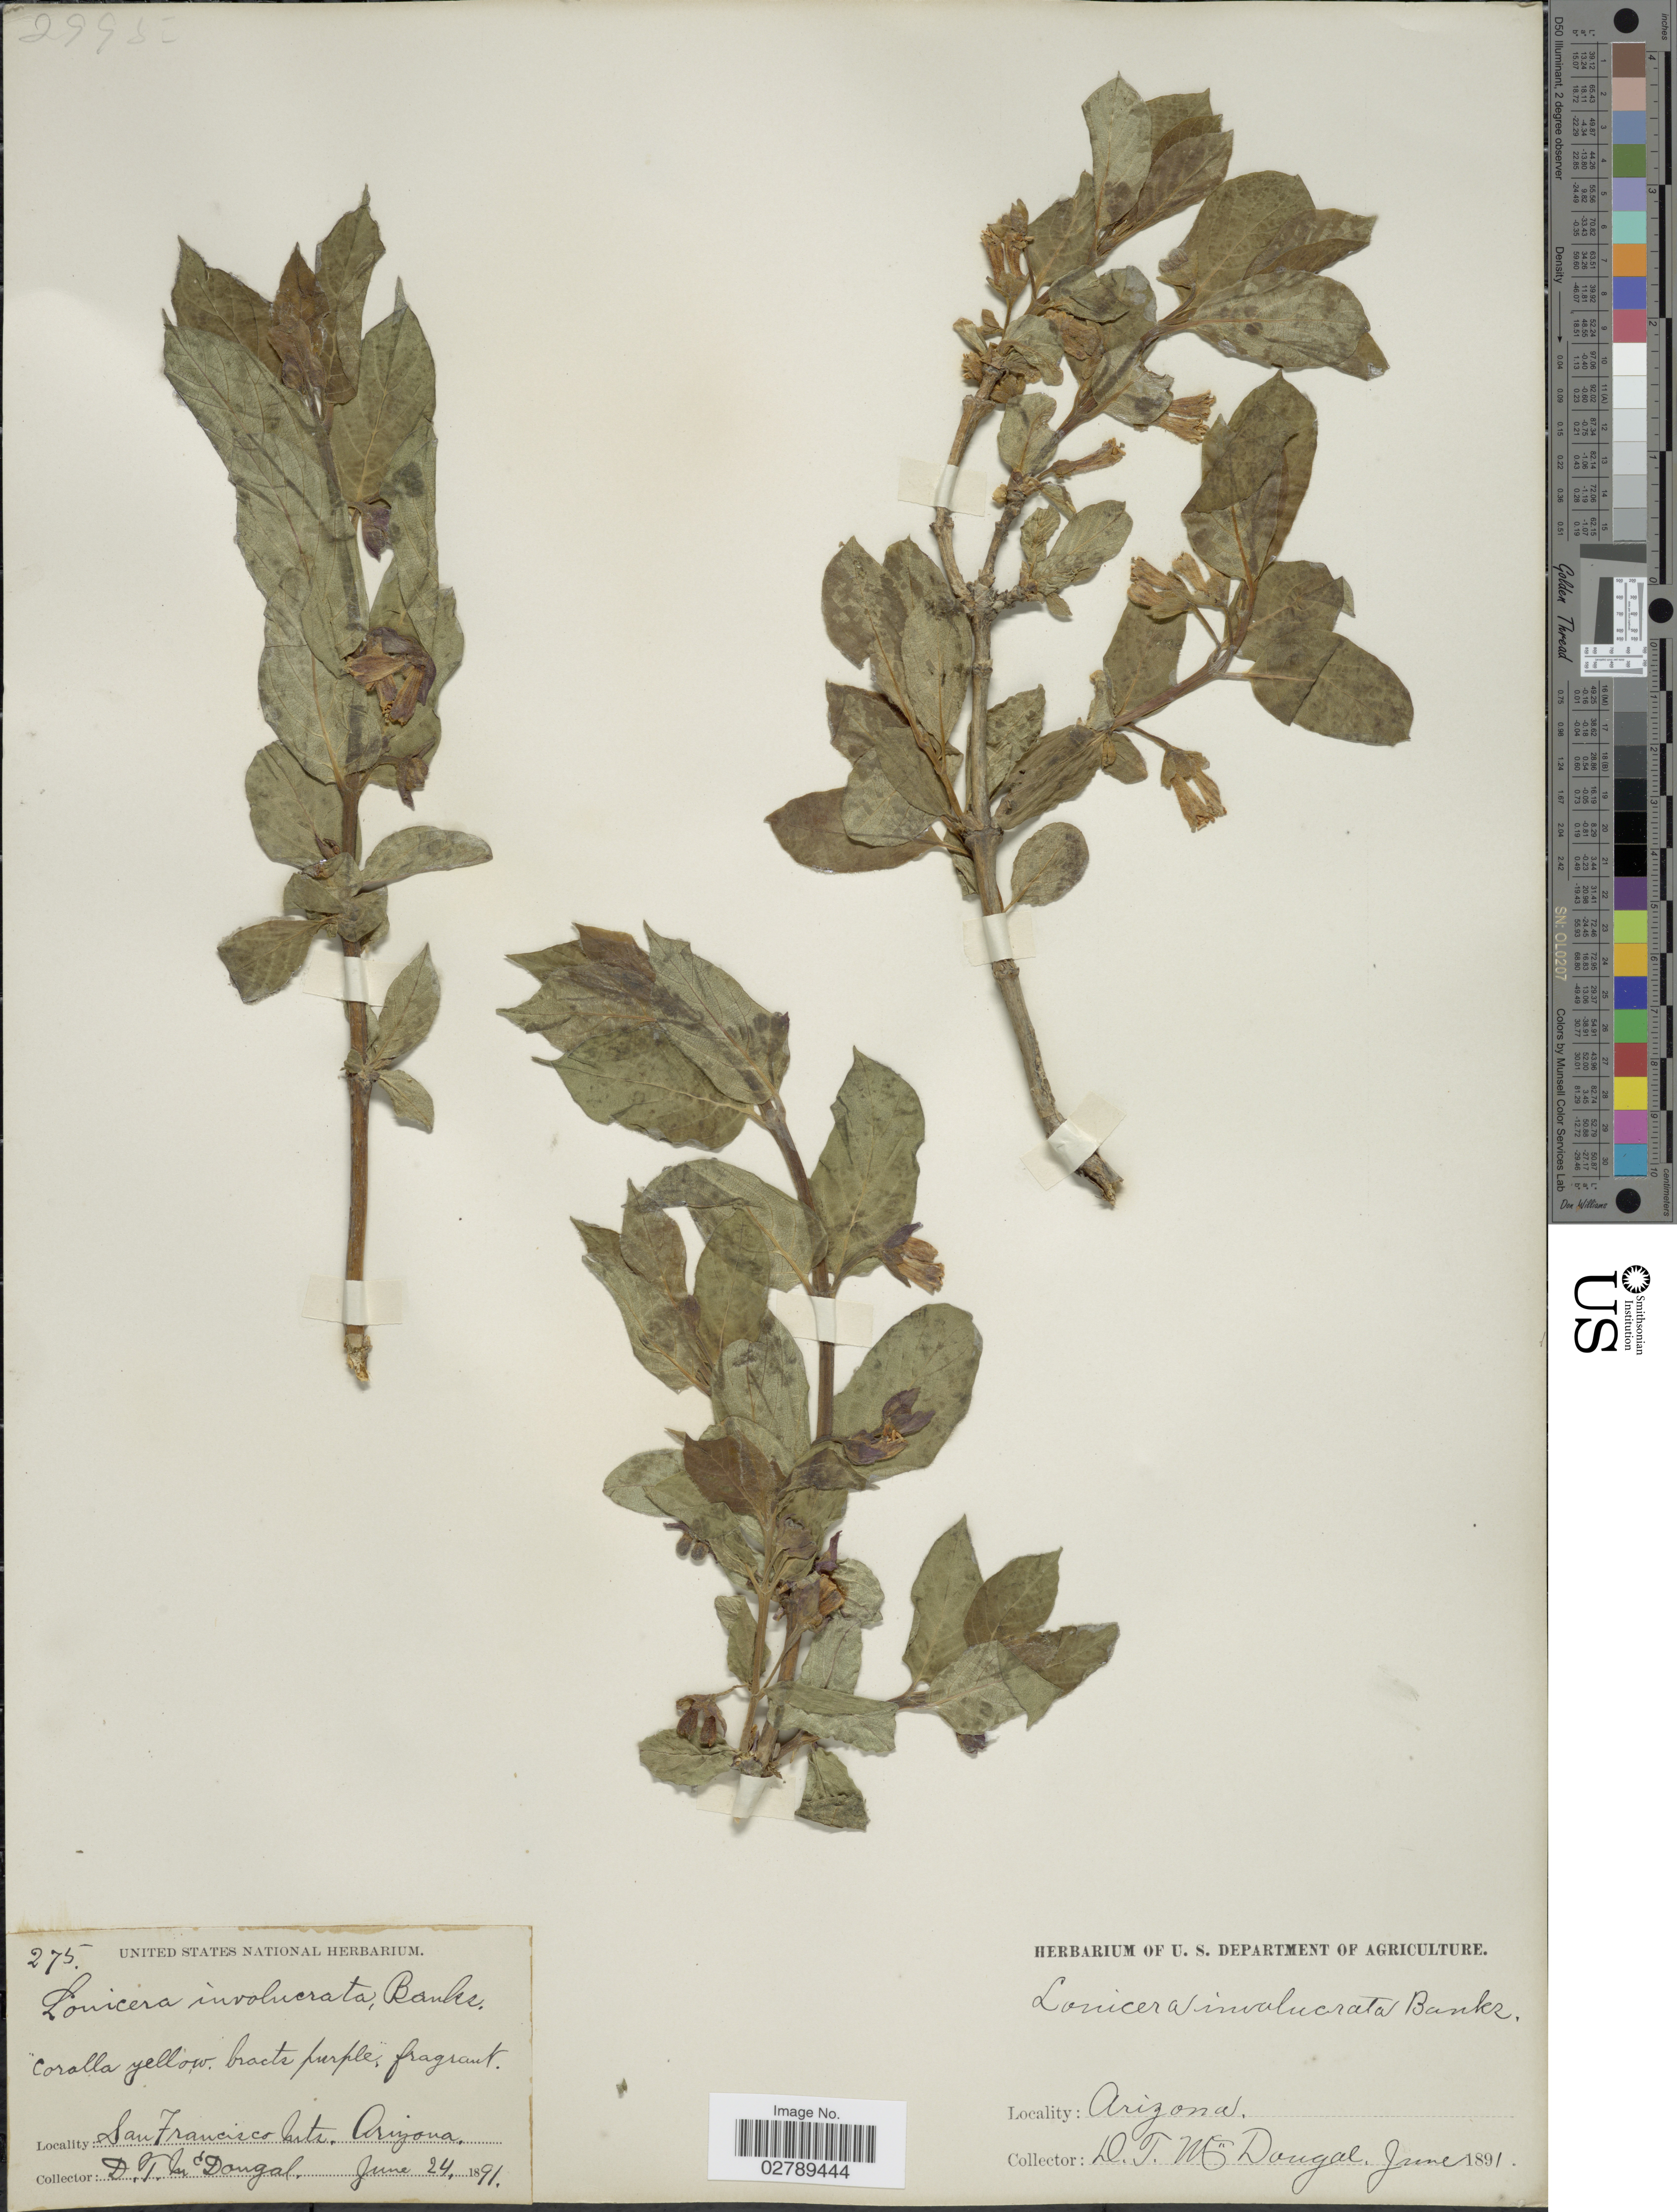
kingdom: Plantae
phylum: Tracheophyta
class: Magnoliopsida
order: Dipsacales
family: Caprifoliaceae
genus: Lonicera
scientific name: Lonicera involucrata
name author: (Richardson) Banks ex Spreng.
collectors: D. T. MacDougal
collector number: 275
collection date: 1891-06-24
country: United States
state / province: Arizona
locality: San Francisco Mts.